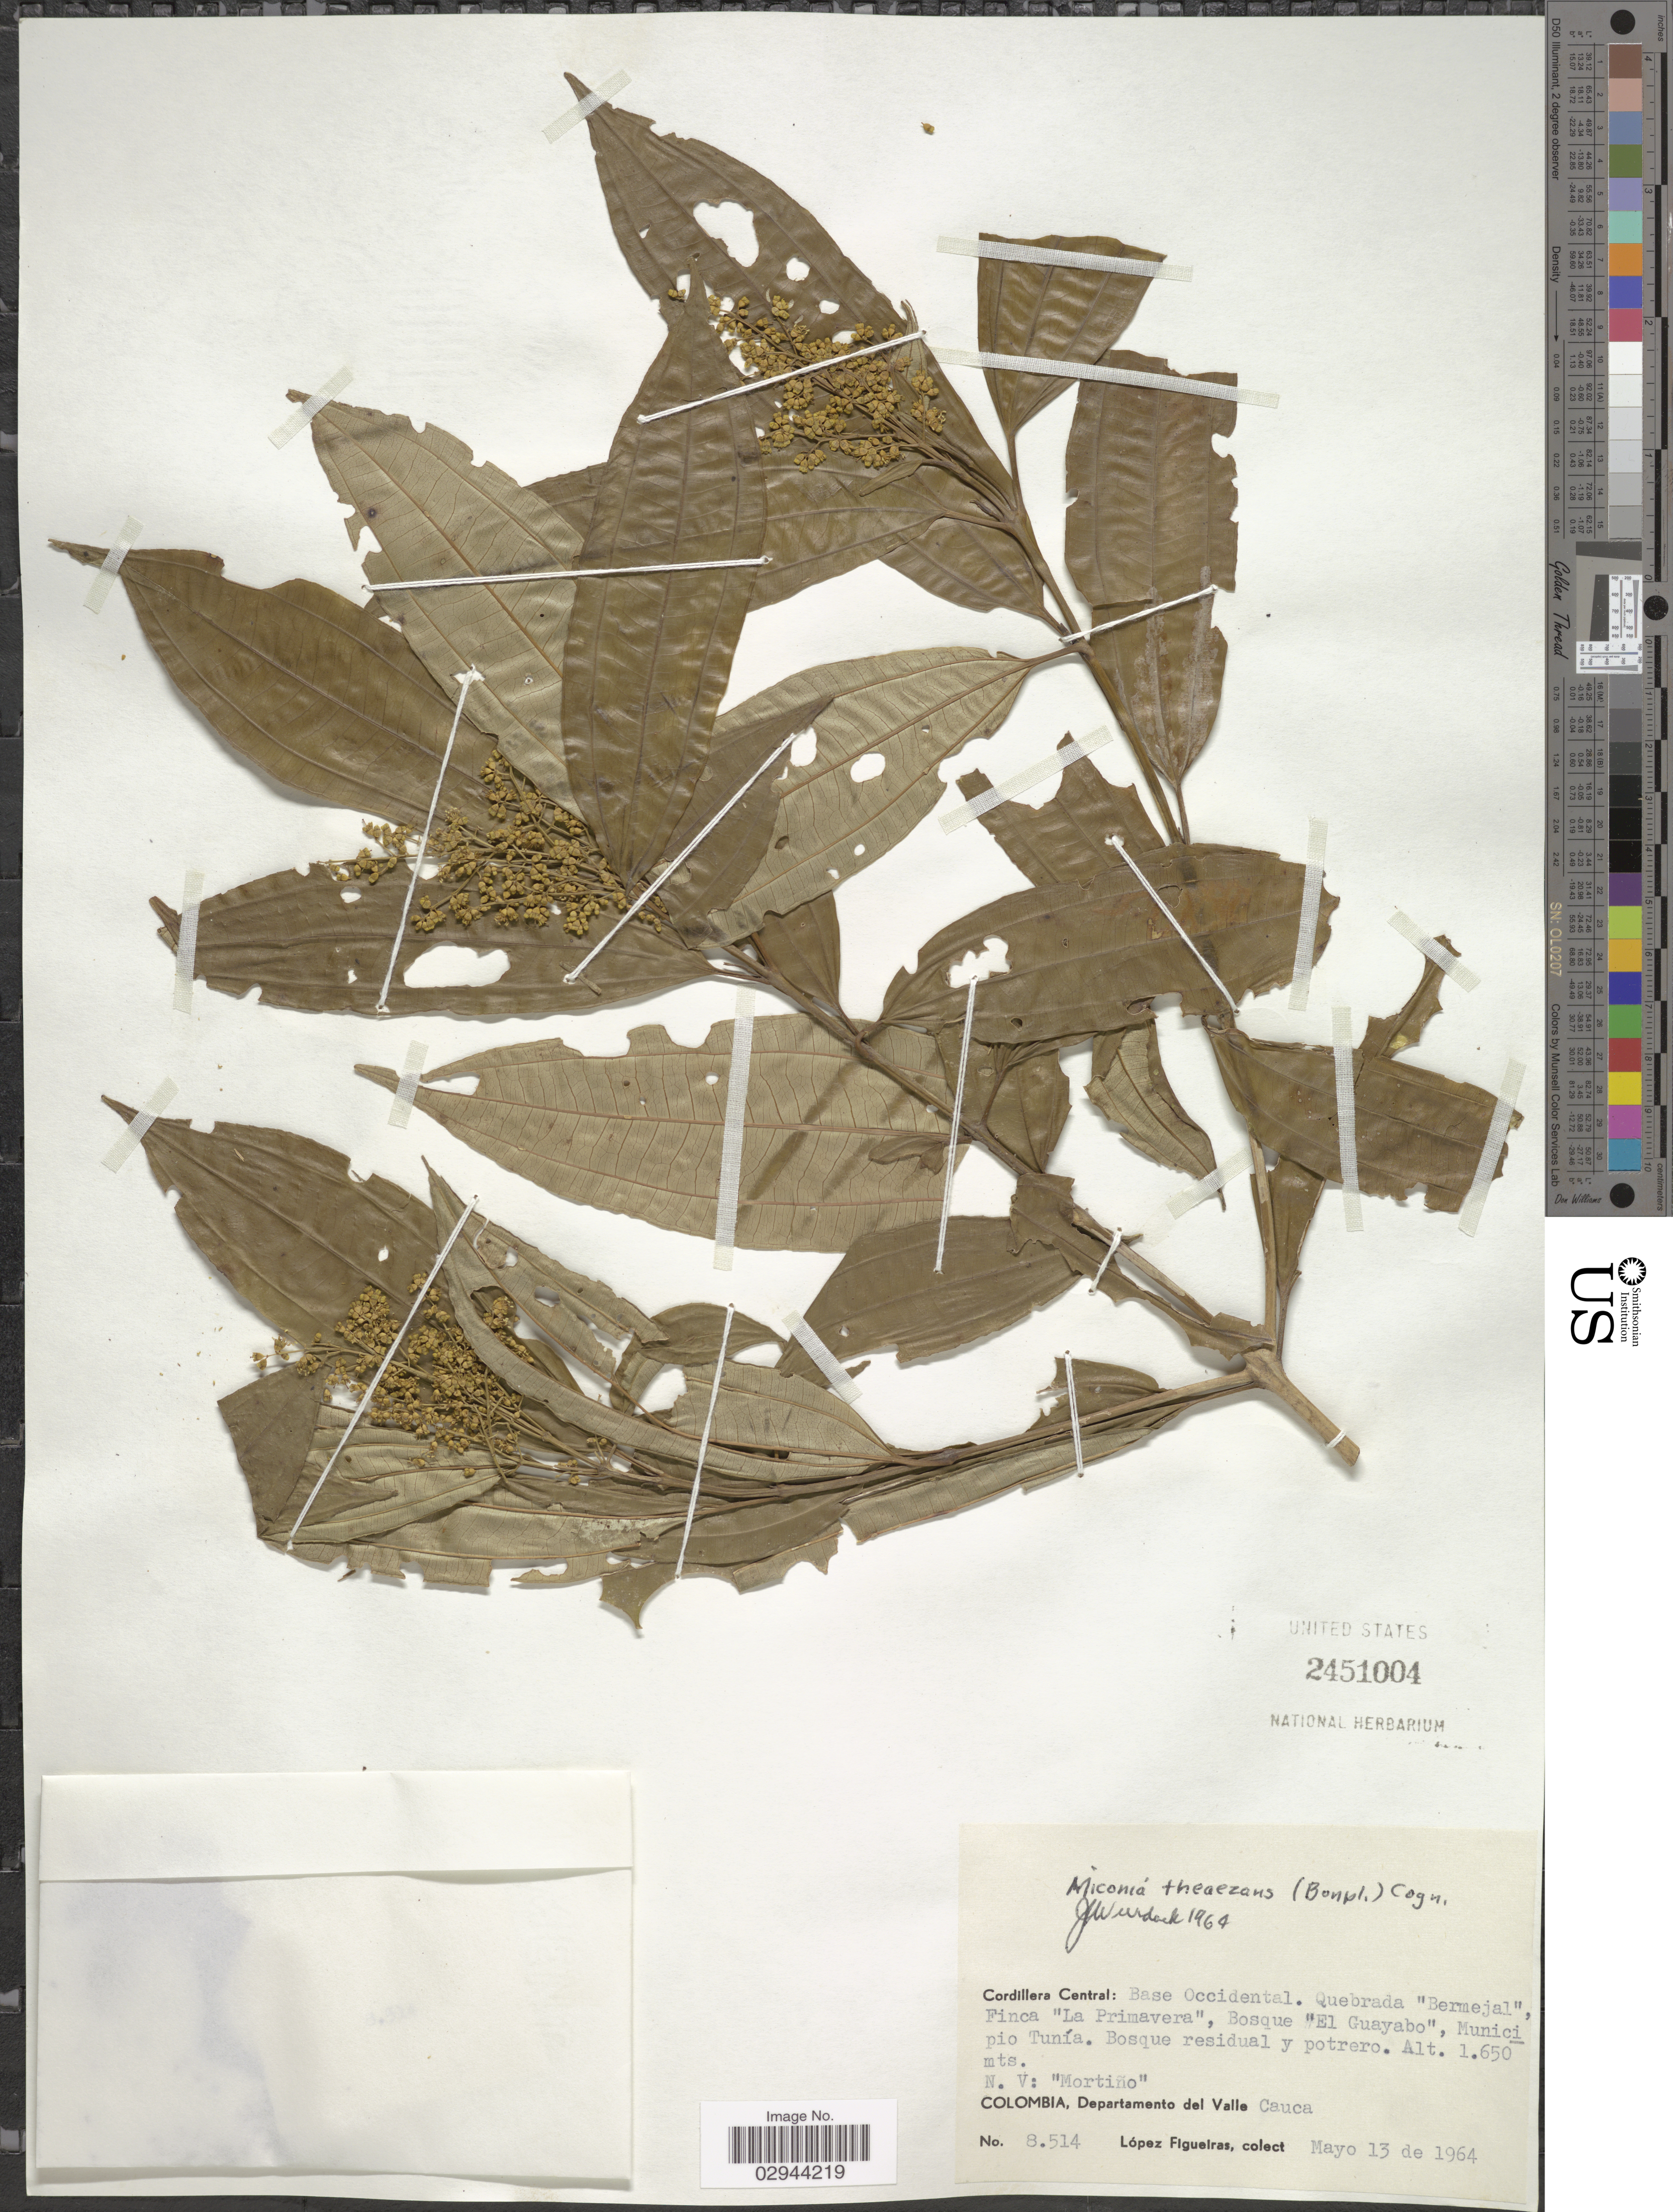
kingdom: Plantae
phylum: Tracheophyta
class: Magnoliopsida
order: Myrtales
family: Melastomataceae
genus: Miconia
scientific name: Miconia theizans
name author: (Bonpl.) Cogn.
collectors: M. López Figueiras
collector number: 8514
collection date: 1964-05-13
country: Colombia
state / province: Valle del Cauca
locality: Cordillera Central, Base Occidental, Quebrada "Bermejal", Finca "La Primevera", Bosque "El Guayabo", Municipio Tunía, Departamento del Valle Cauca.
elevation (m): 1650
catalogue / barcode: US 2451004